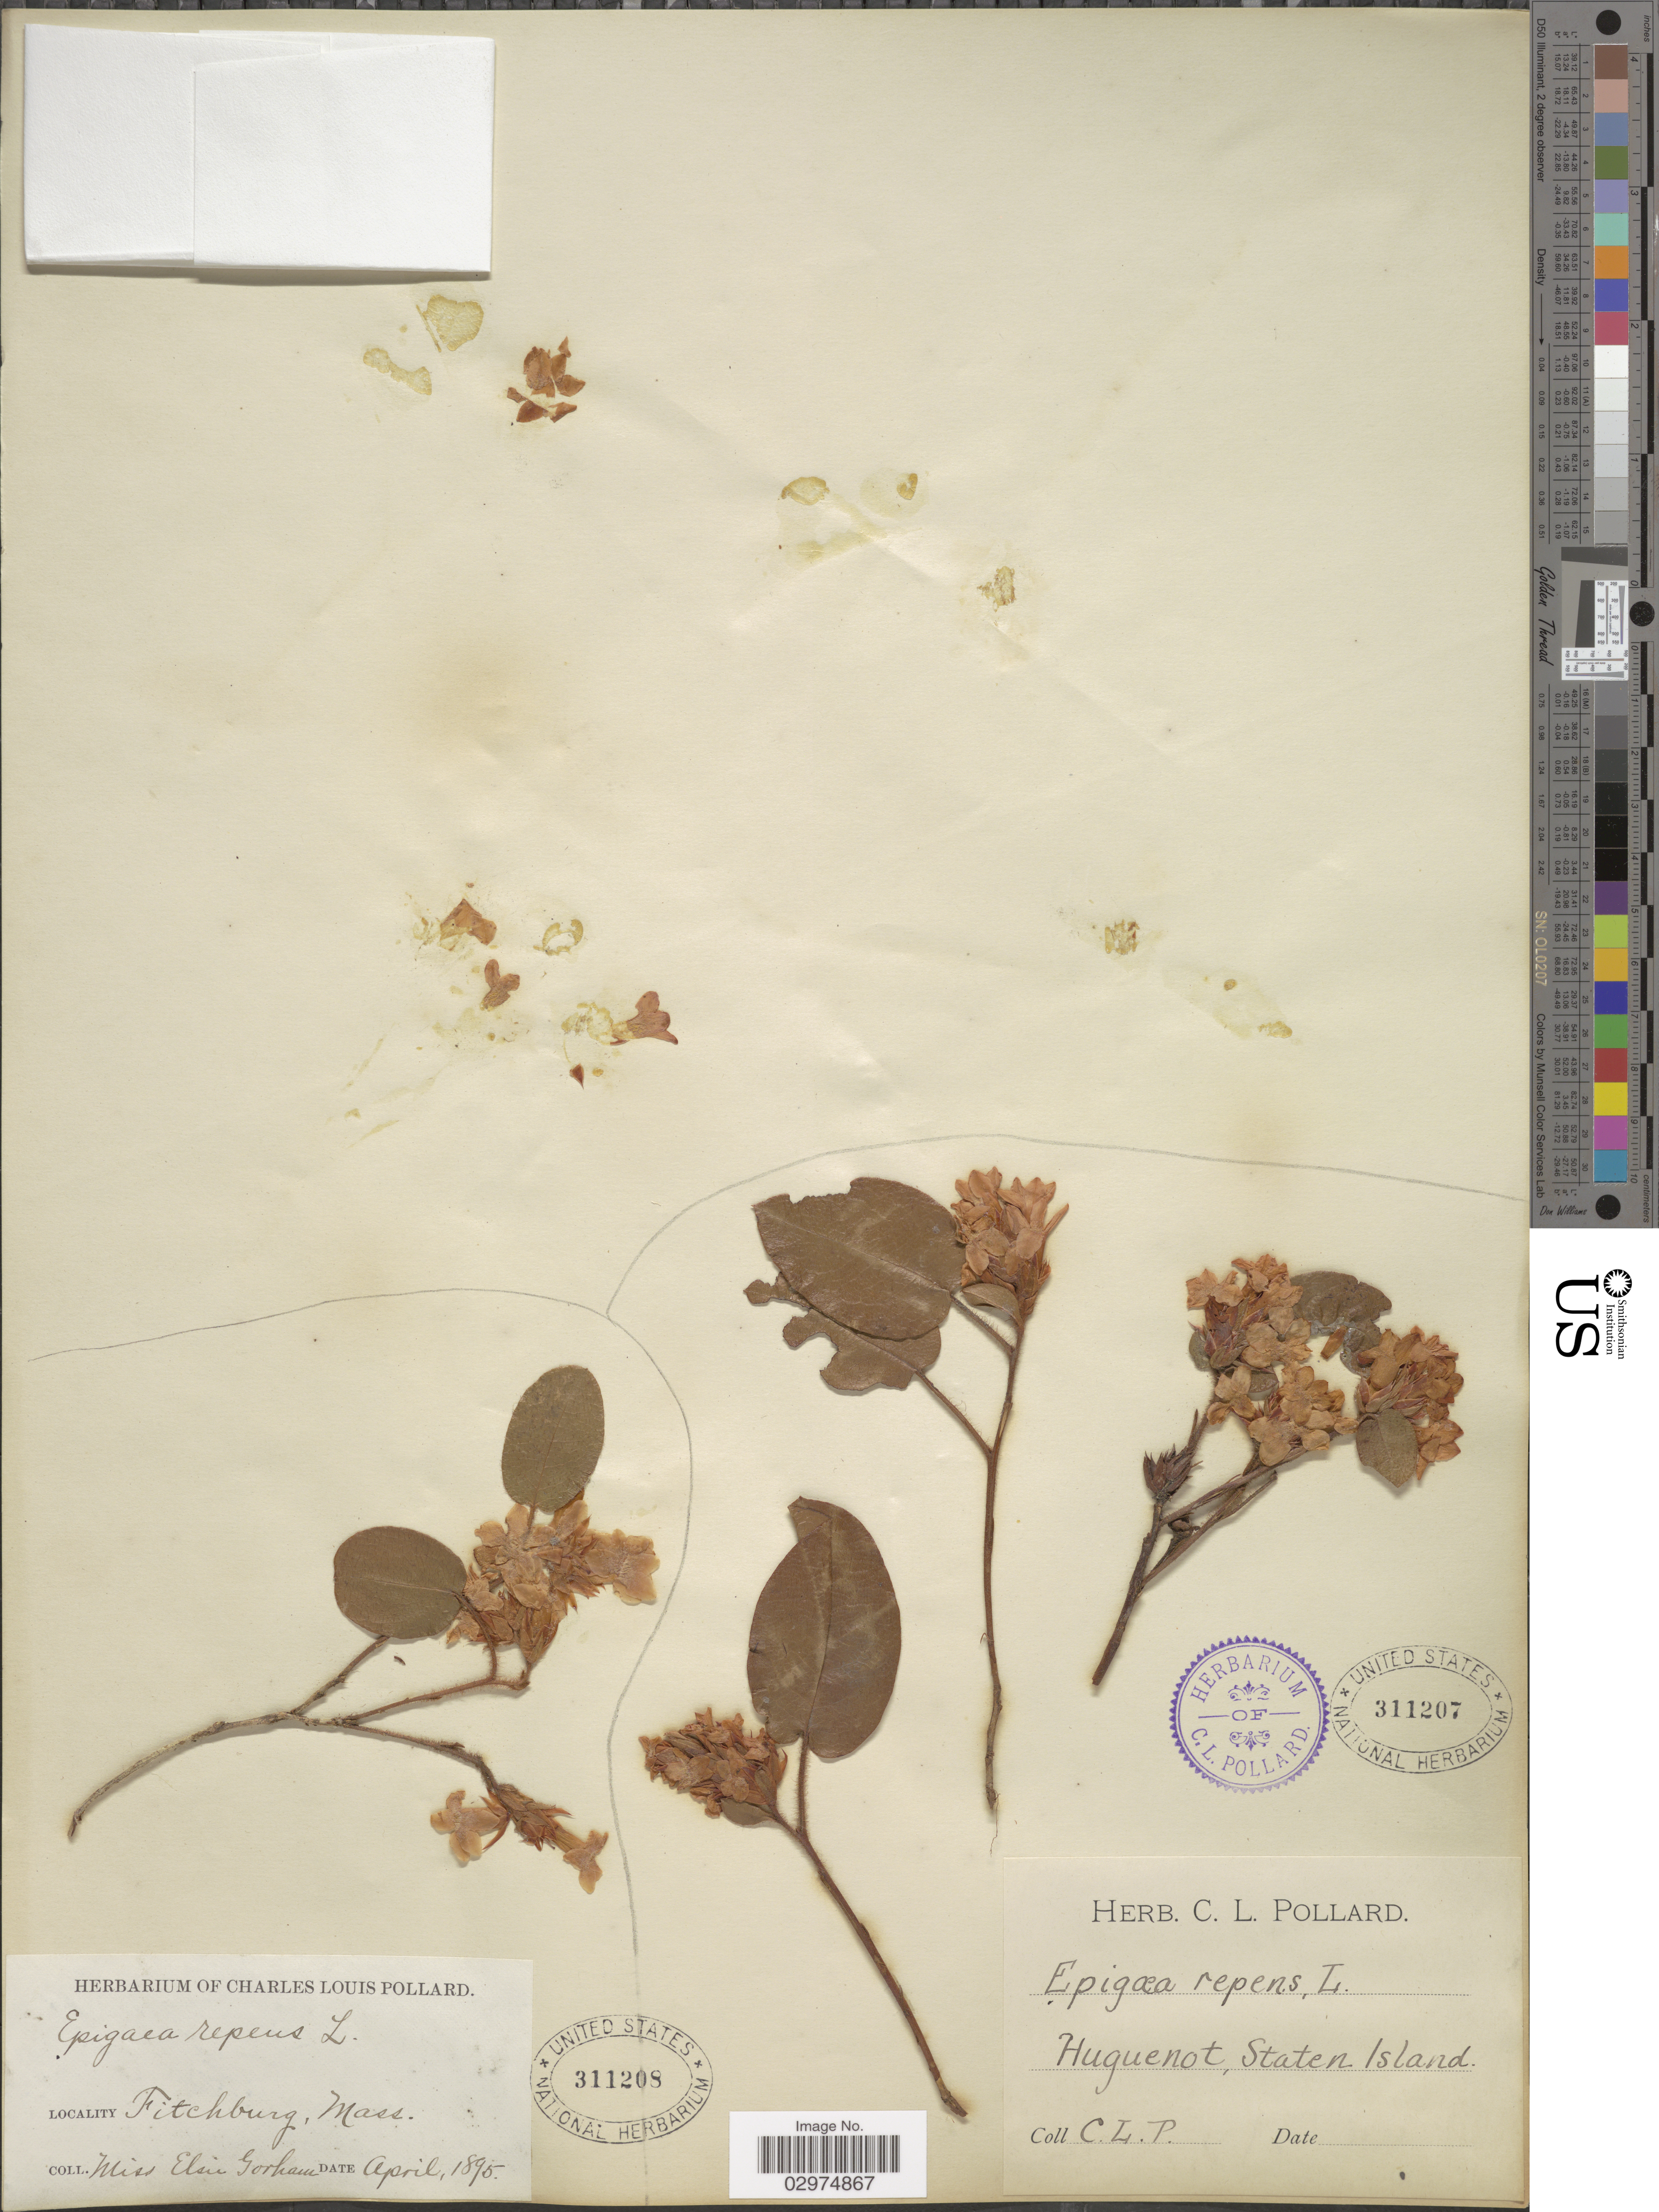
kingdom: Plantae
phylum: Tracheophyta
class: Magnoliopsida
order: Ericales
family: Ericaceae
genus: Epigaea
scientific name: Epigaea repens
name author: L.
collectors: C. L. Pollard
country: United States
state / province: New York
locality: Huguenot. Staten Island.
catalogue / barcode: US 311207-2